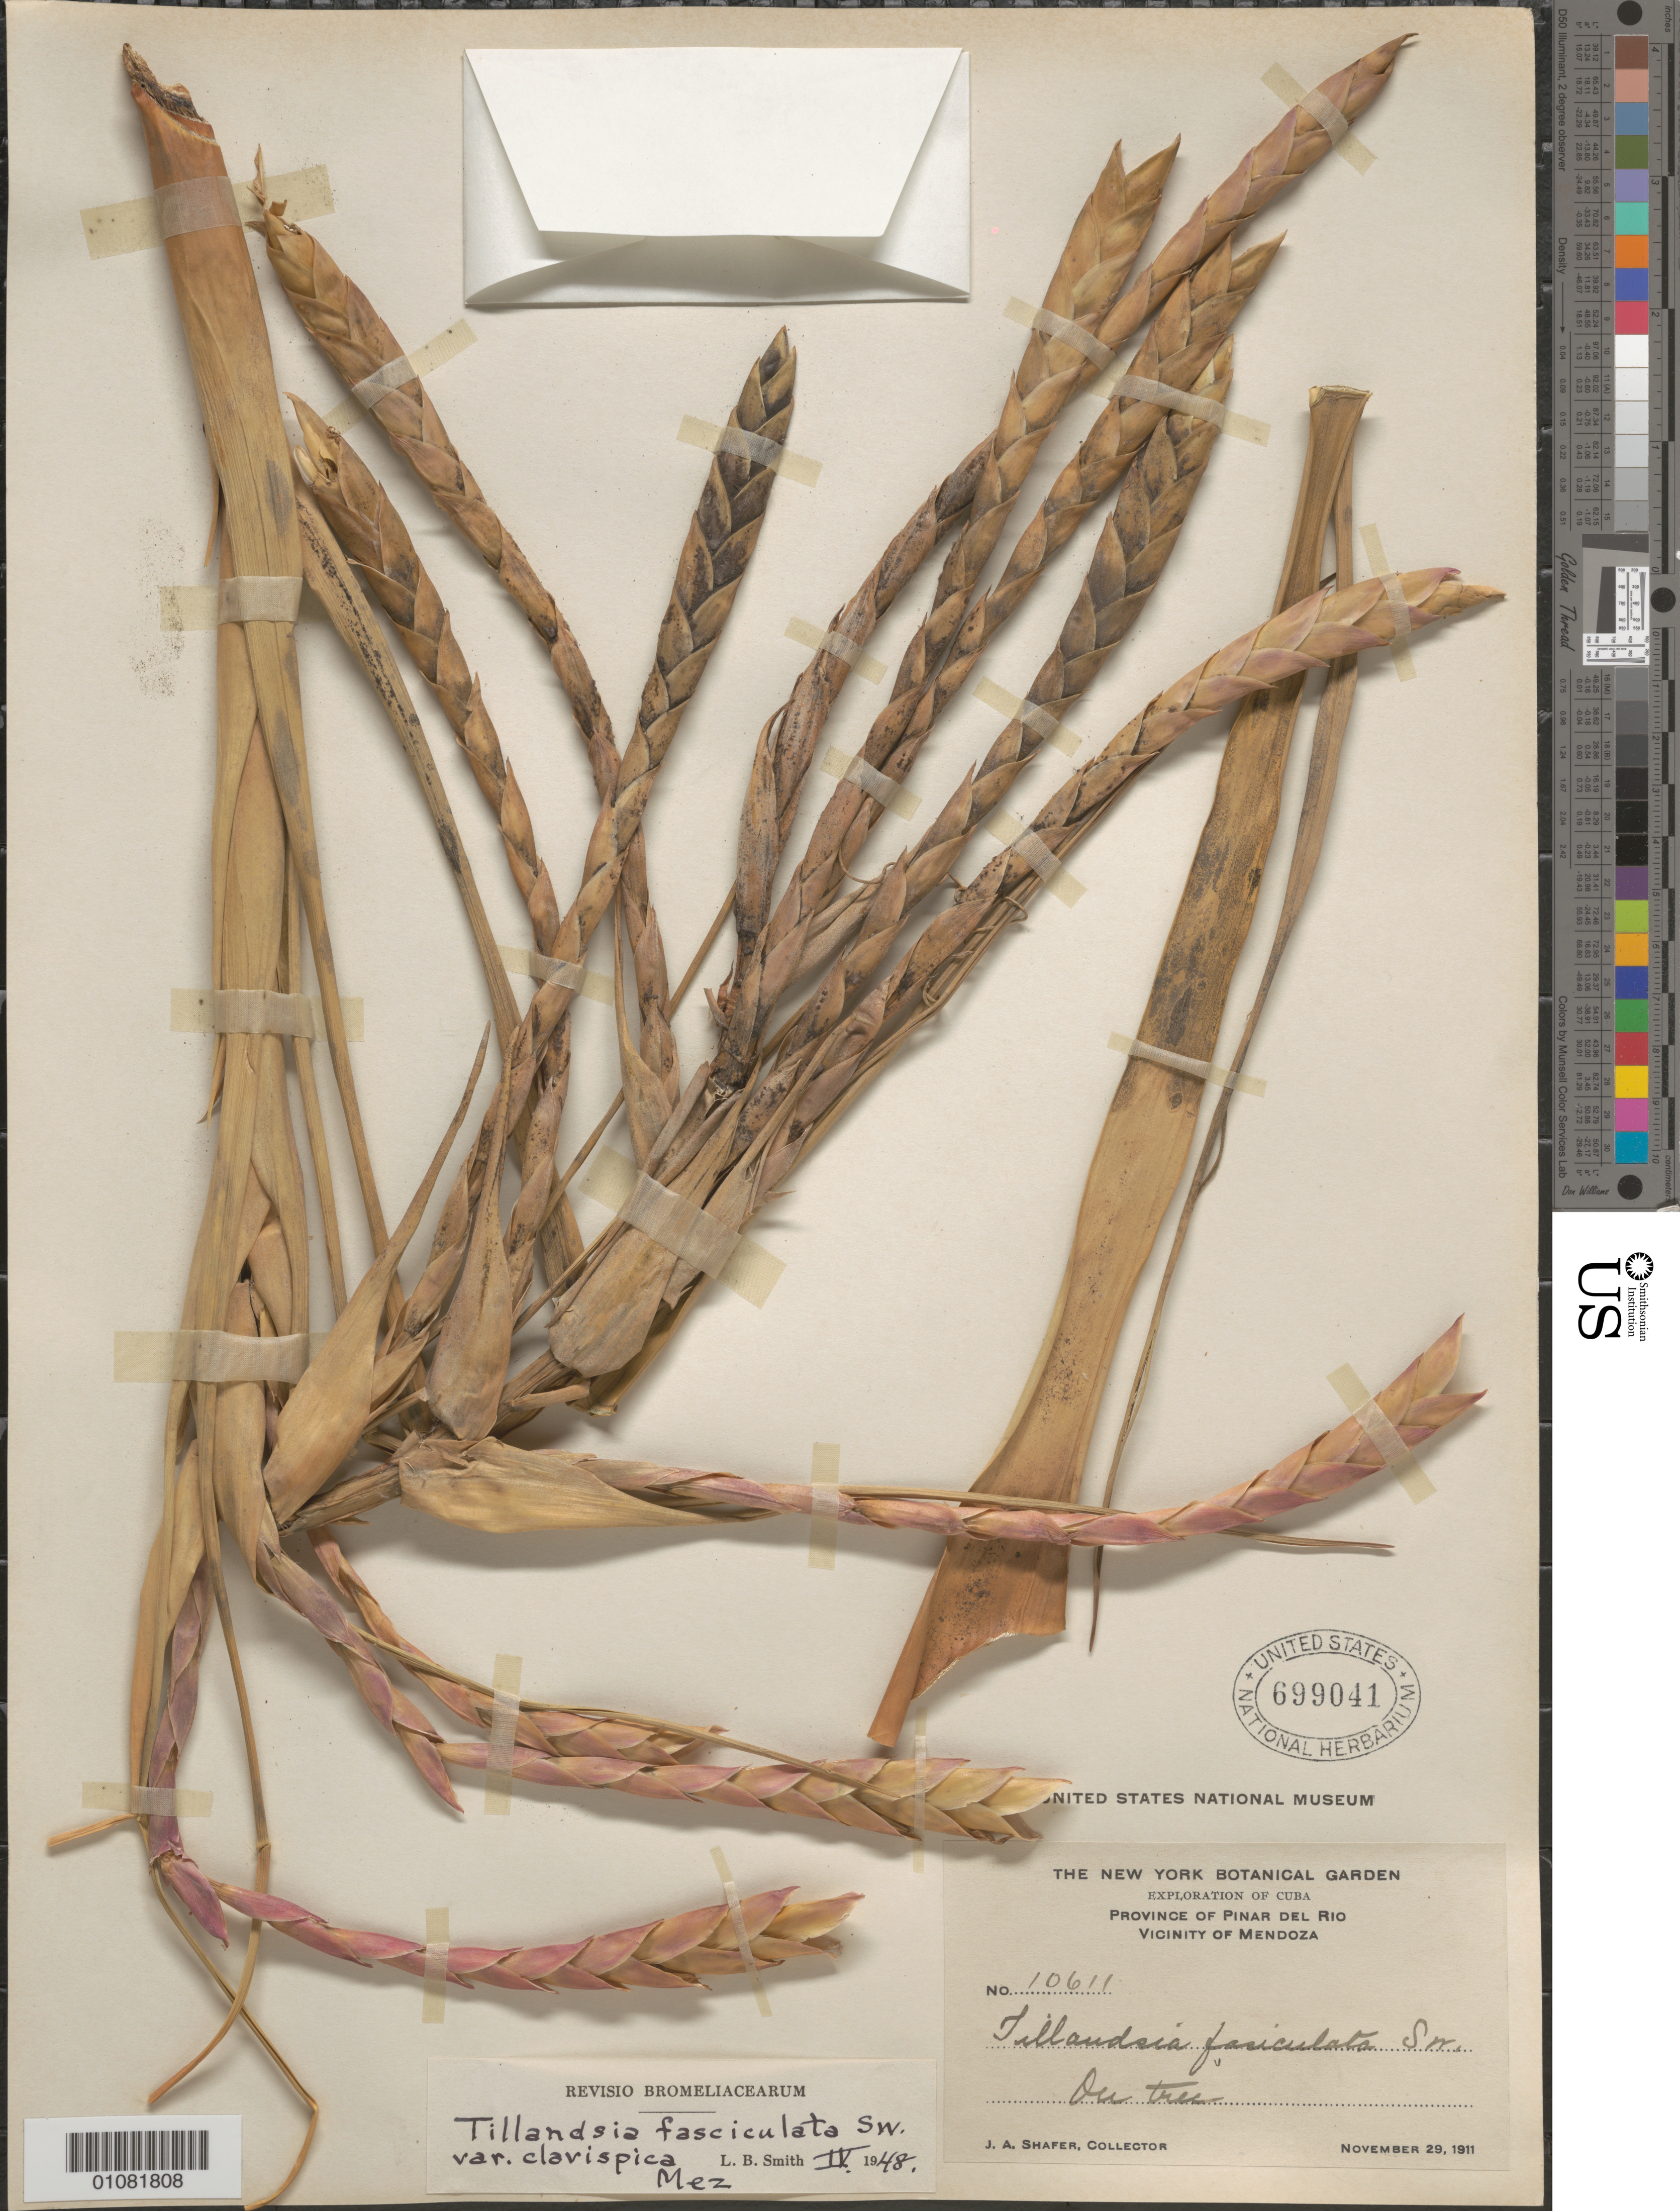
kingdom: Plantae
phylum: Tracheophyta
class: Liliopsida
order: Poales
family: Bromeliaceae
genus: Tillandsia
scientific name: Tillandsia fasciculata var. clavispica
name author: Sw.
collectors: J. A. Shafer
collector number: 10611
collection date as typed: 29 Nov 1911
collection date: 1911-11-29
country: Cuba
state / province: Pinar del Rio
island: Cuba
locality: Mendoza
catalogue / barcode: US 699041